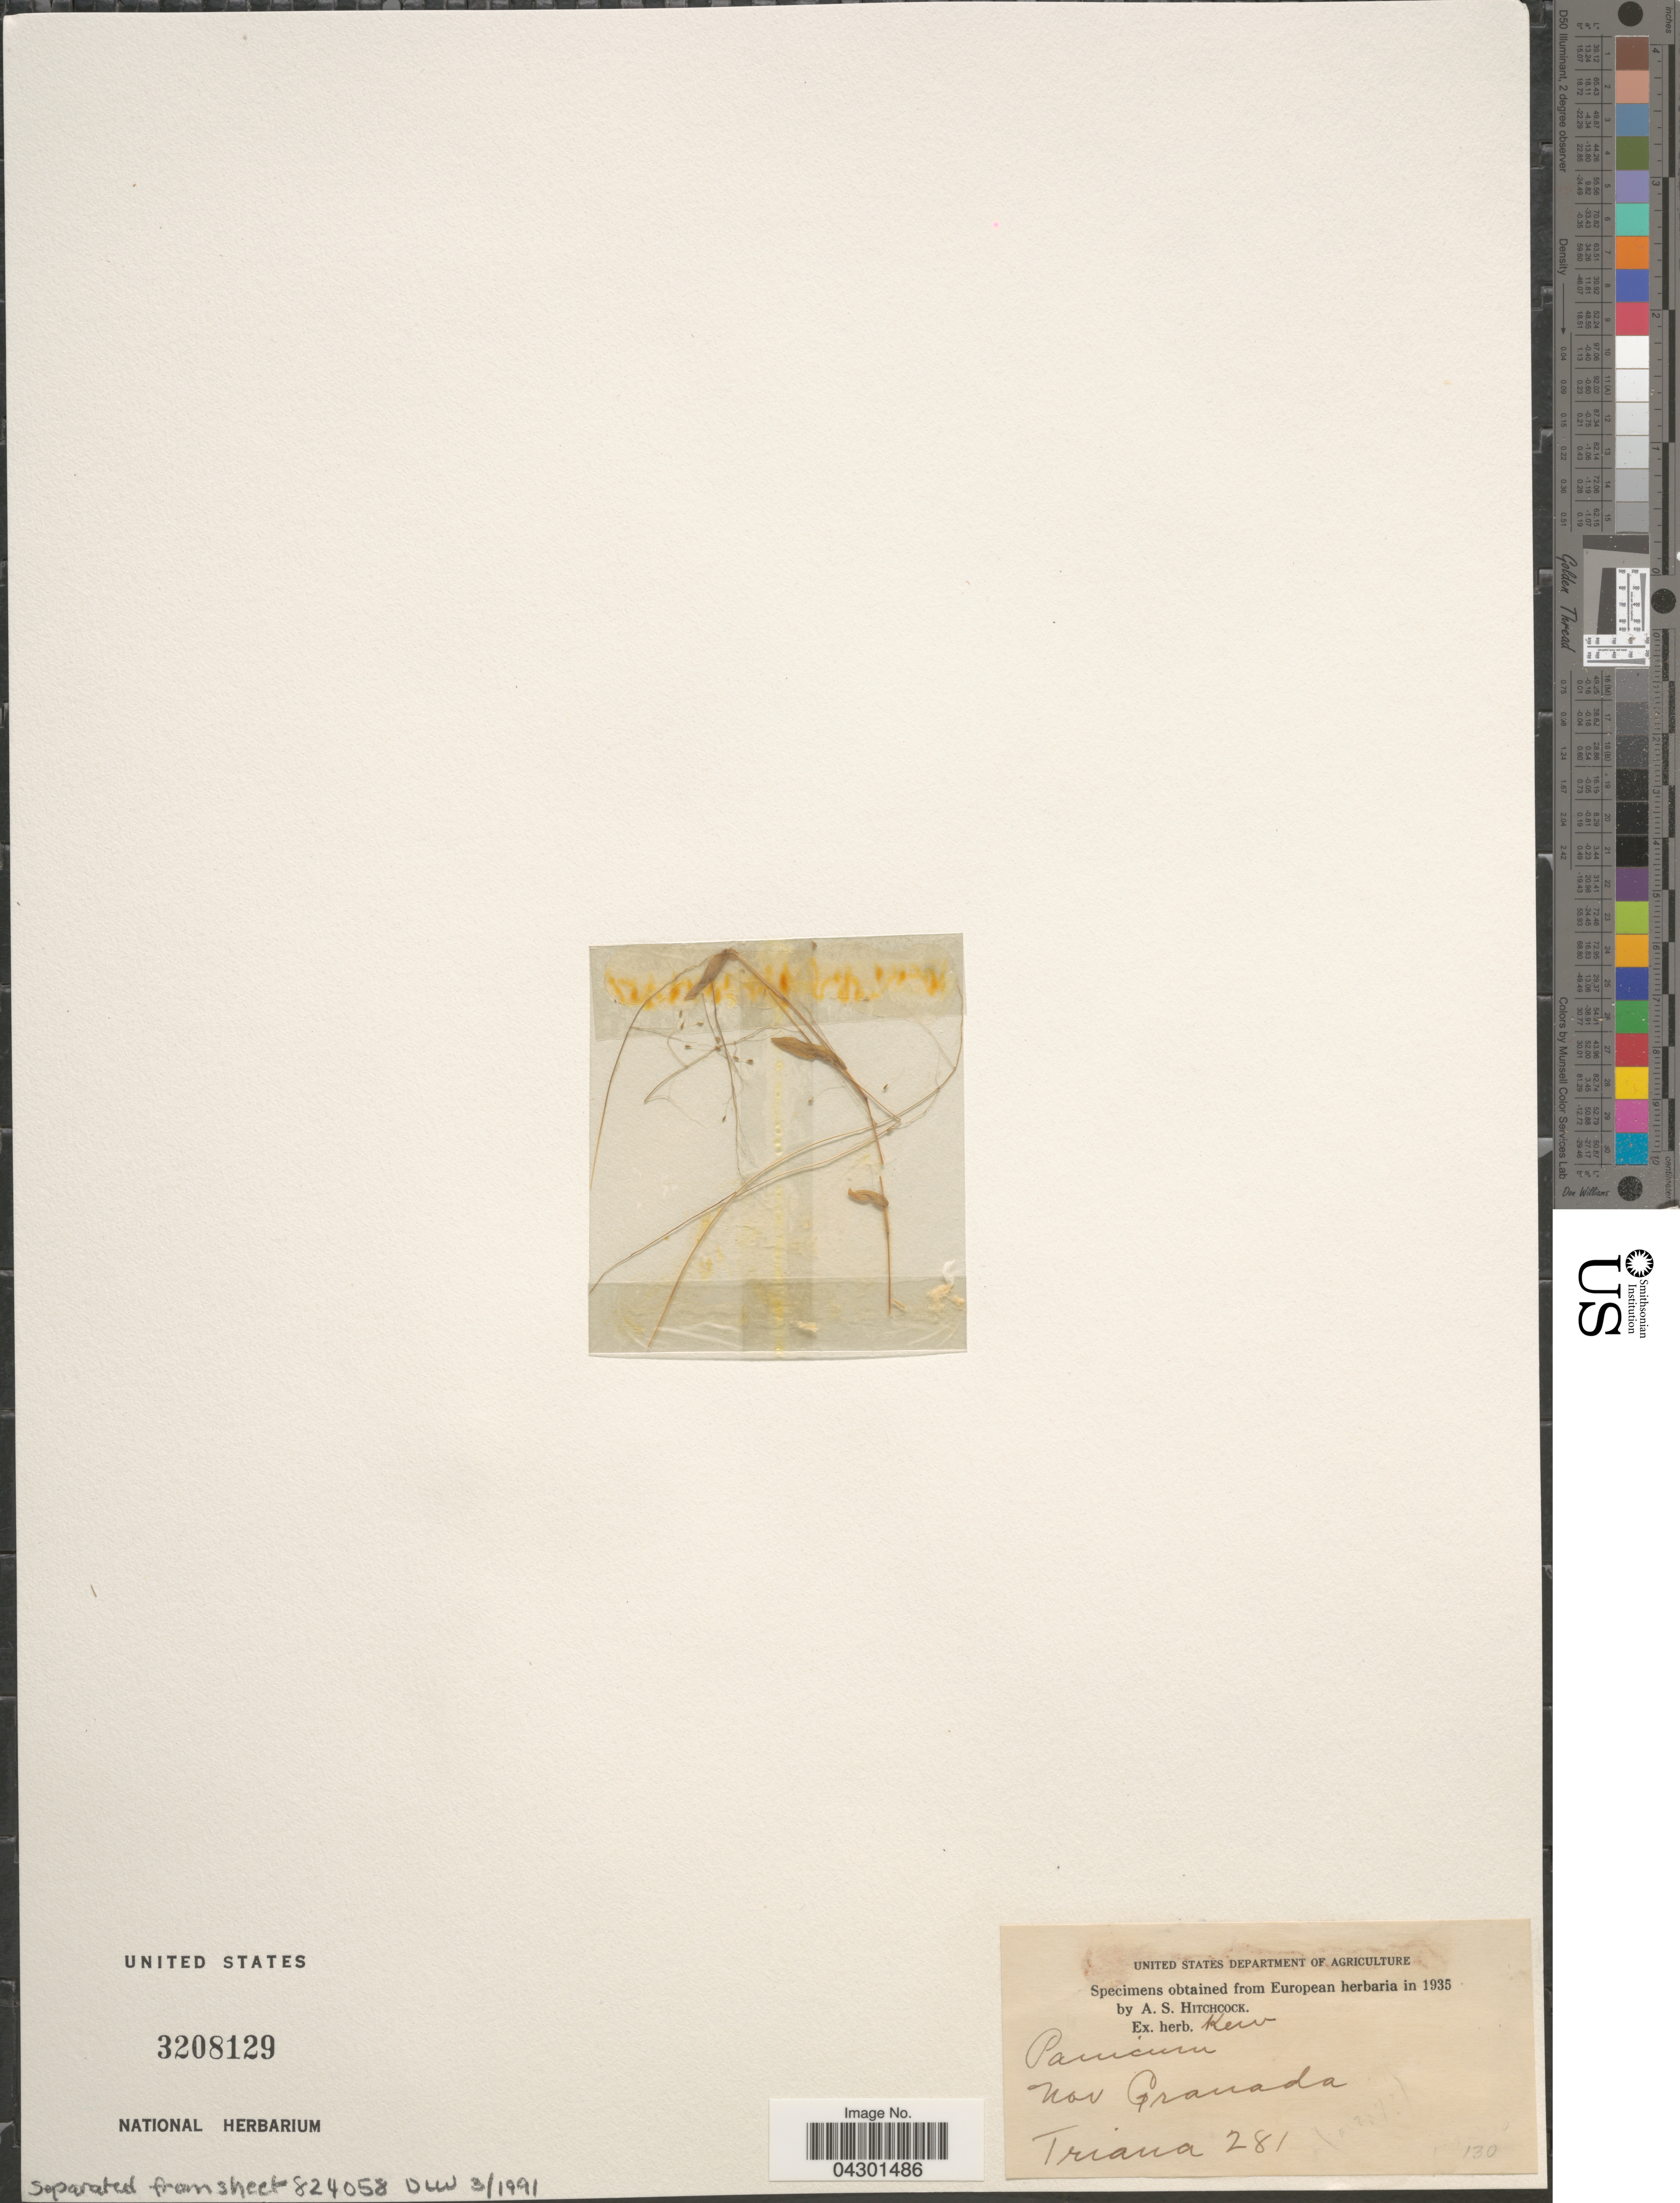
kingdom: Plantae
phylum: Tracheophyta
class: Liliopsida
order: Poales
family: Poaceae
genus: Panicum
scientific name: Panicum sp.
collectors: Triana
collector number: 281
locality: Nov Granada.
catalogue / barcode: US 3208129